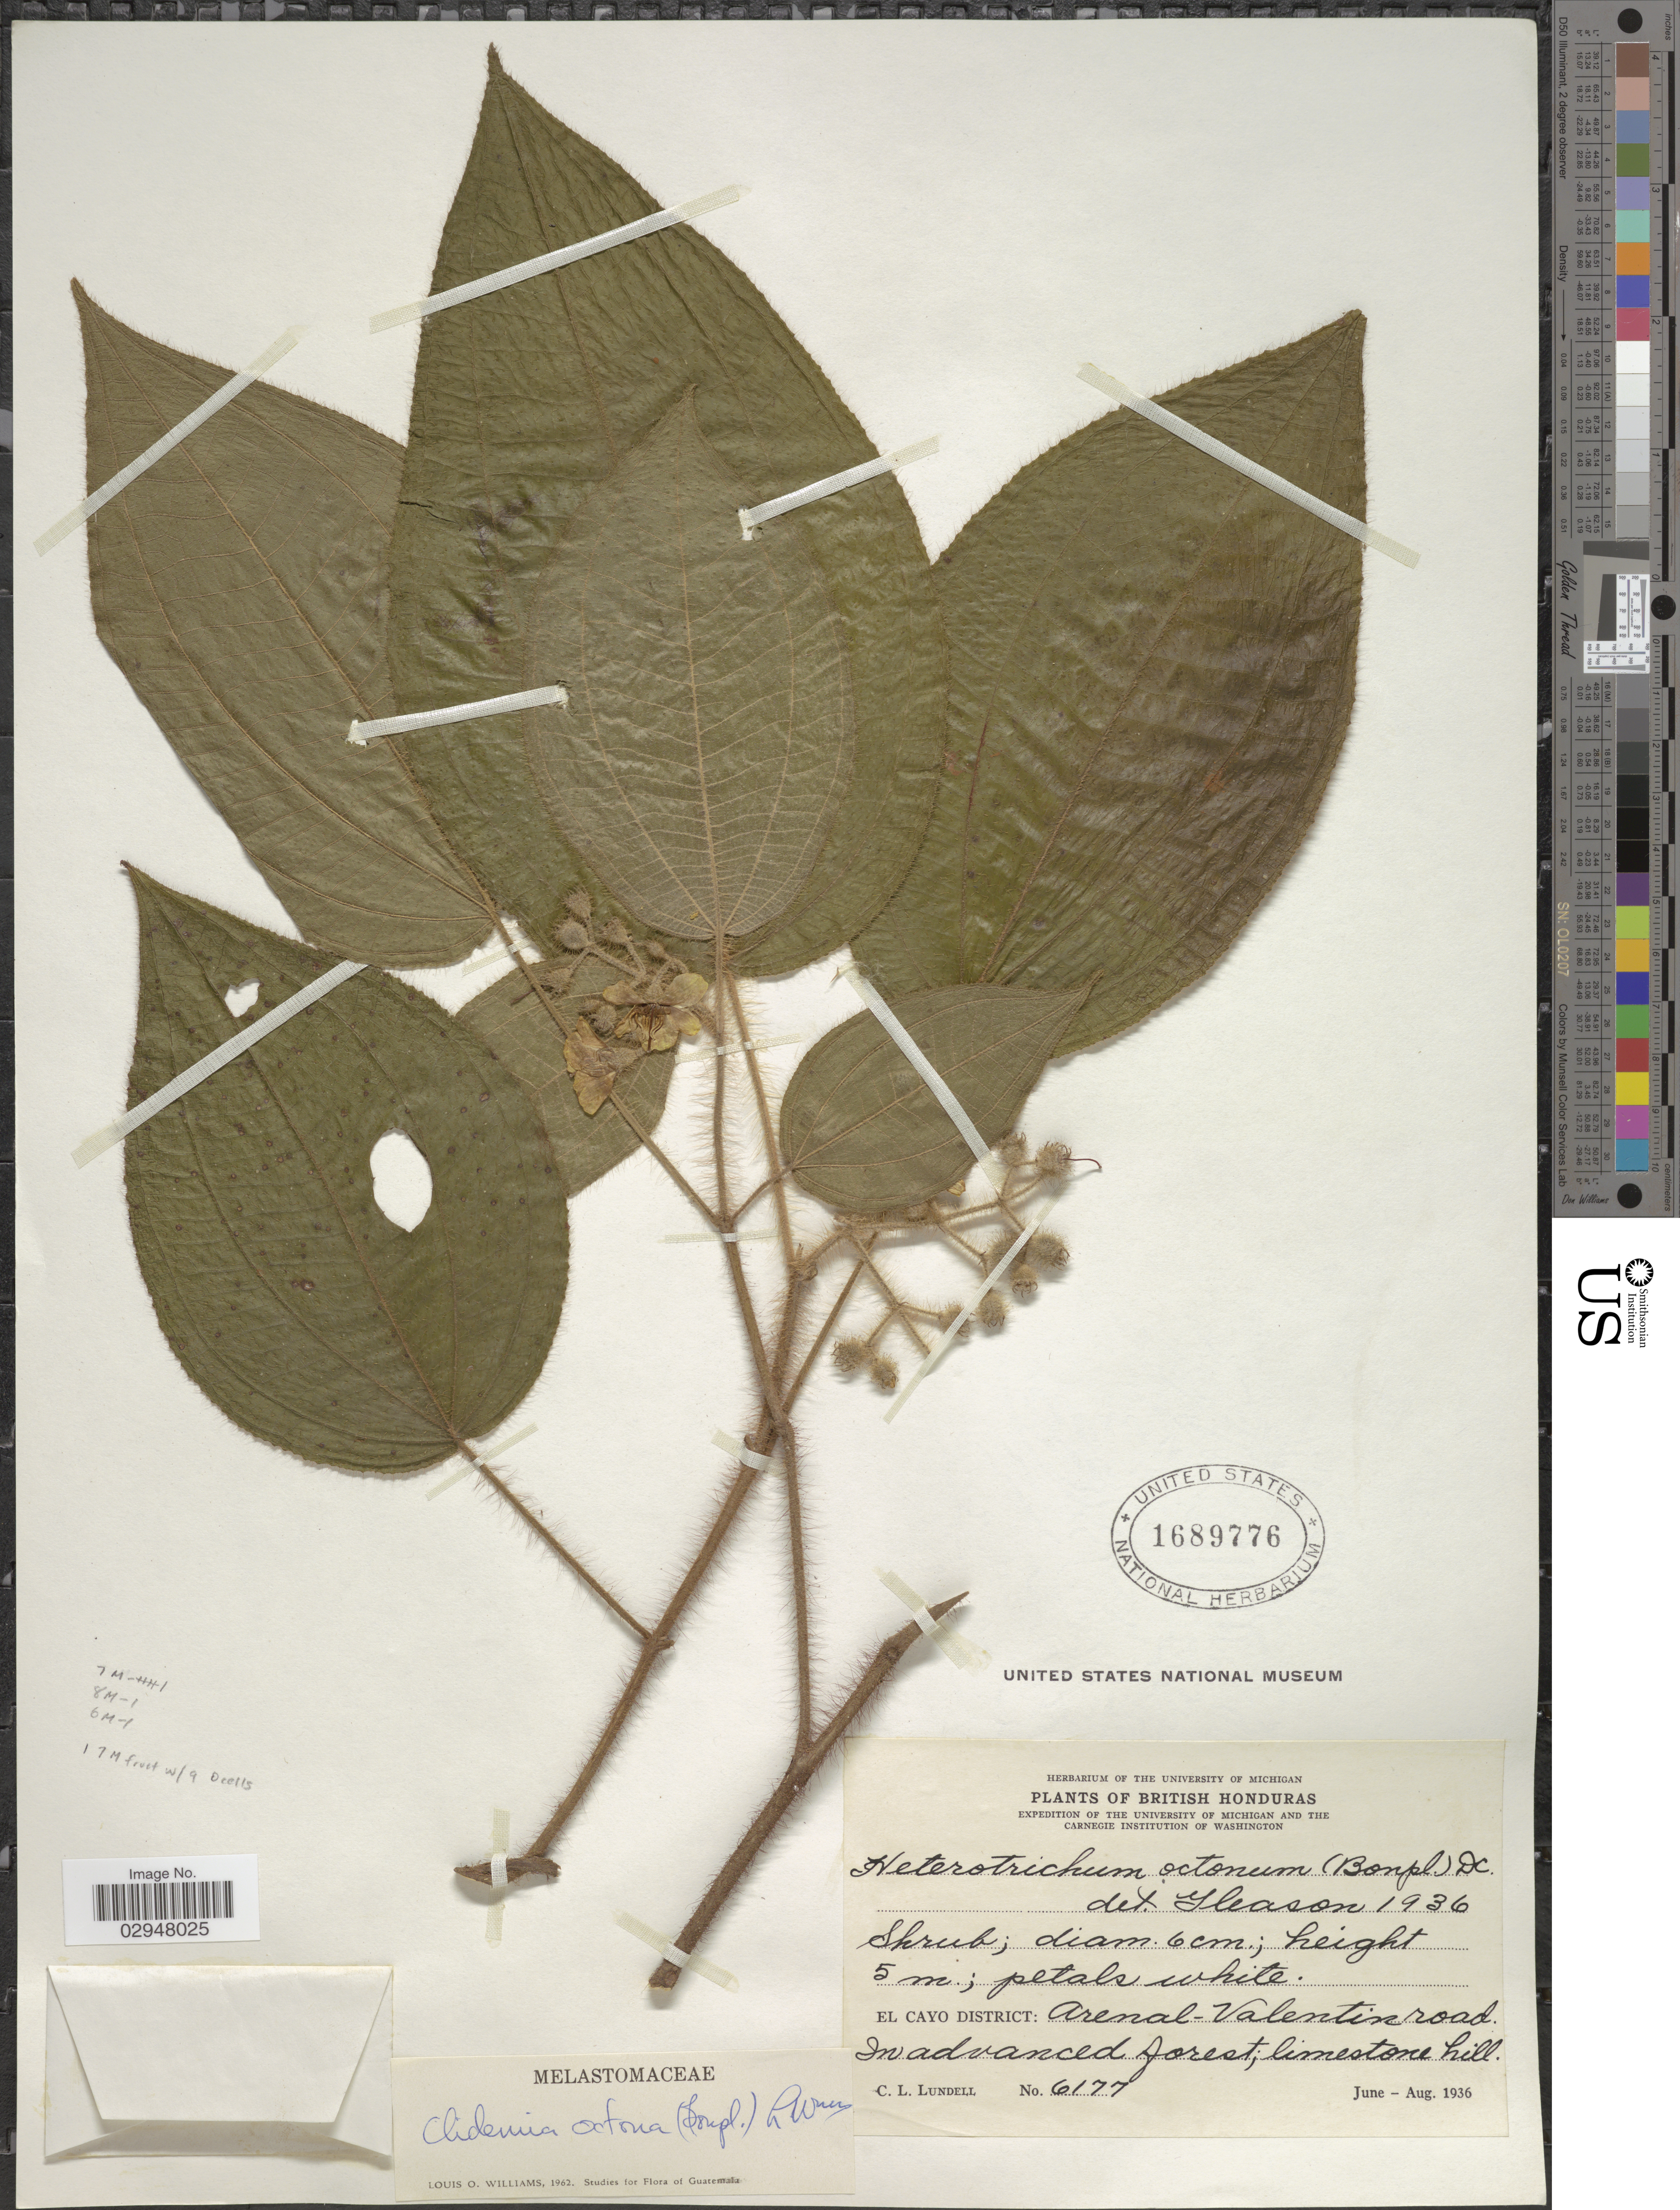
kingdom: Plantae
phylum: Tracheophyta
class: Magnoliopsida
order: Myrtales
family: Melastomataceae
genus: Clidemia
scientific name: Clidemia octona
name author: (Bonpl.) L.O. Williams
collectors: C. L. Lundell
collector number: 6177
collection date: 1936-06/1936-08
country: Belize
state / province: Cayo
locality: British Honduras, El Cayo District, Arenal-Valentin road.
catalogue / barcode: US 1689776